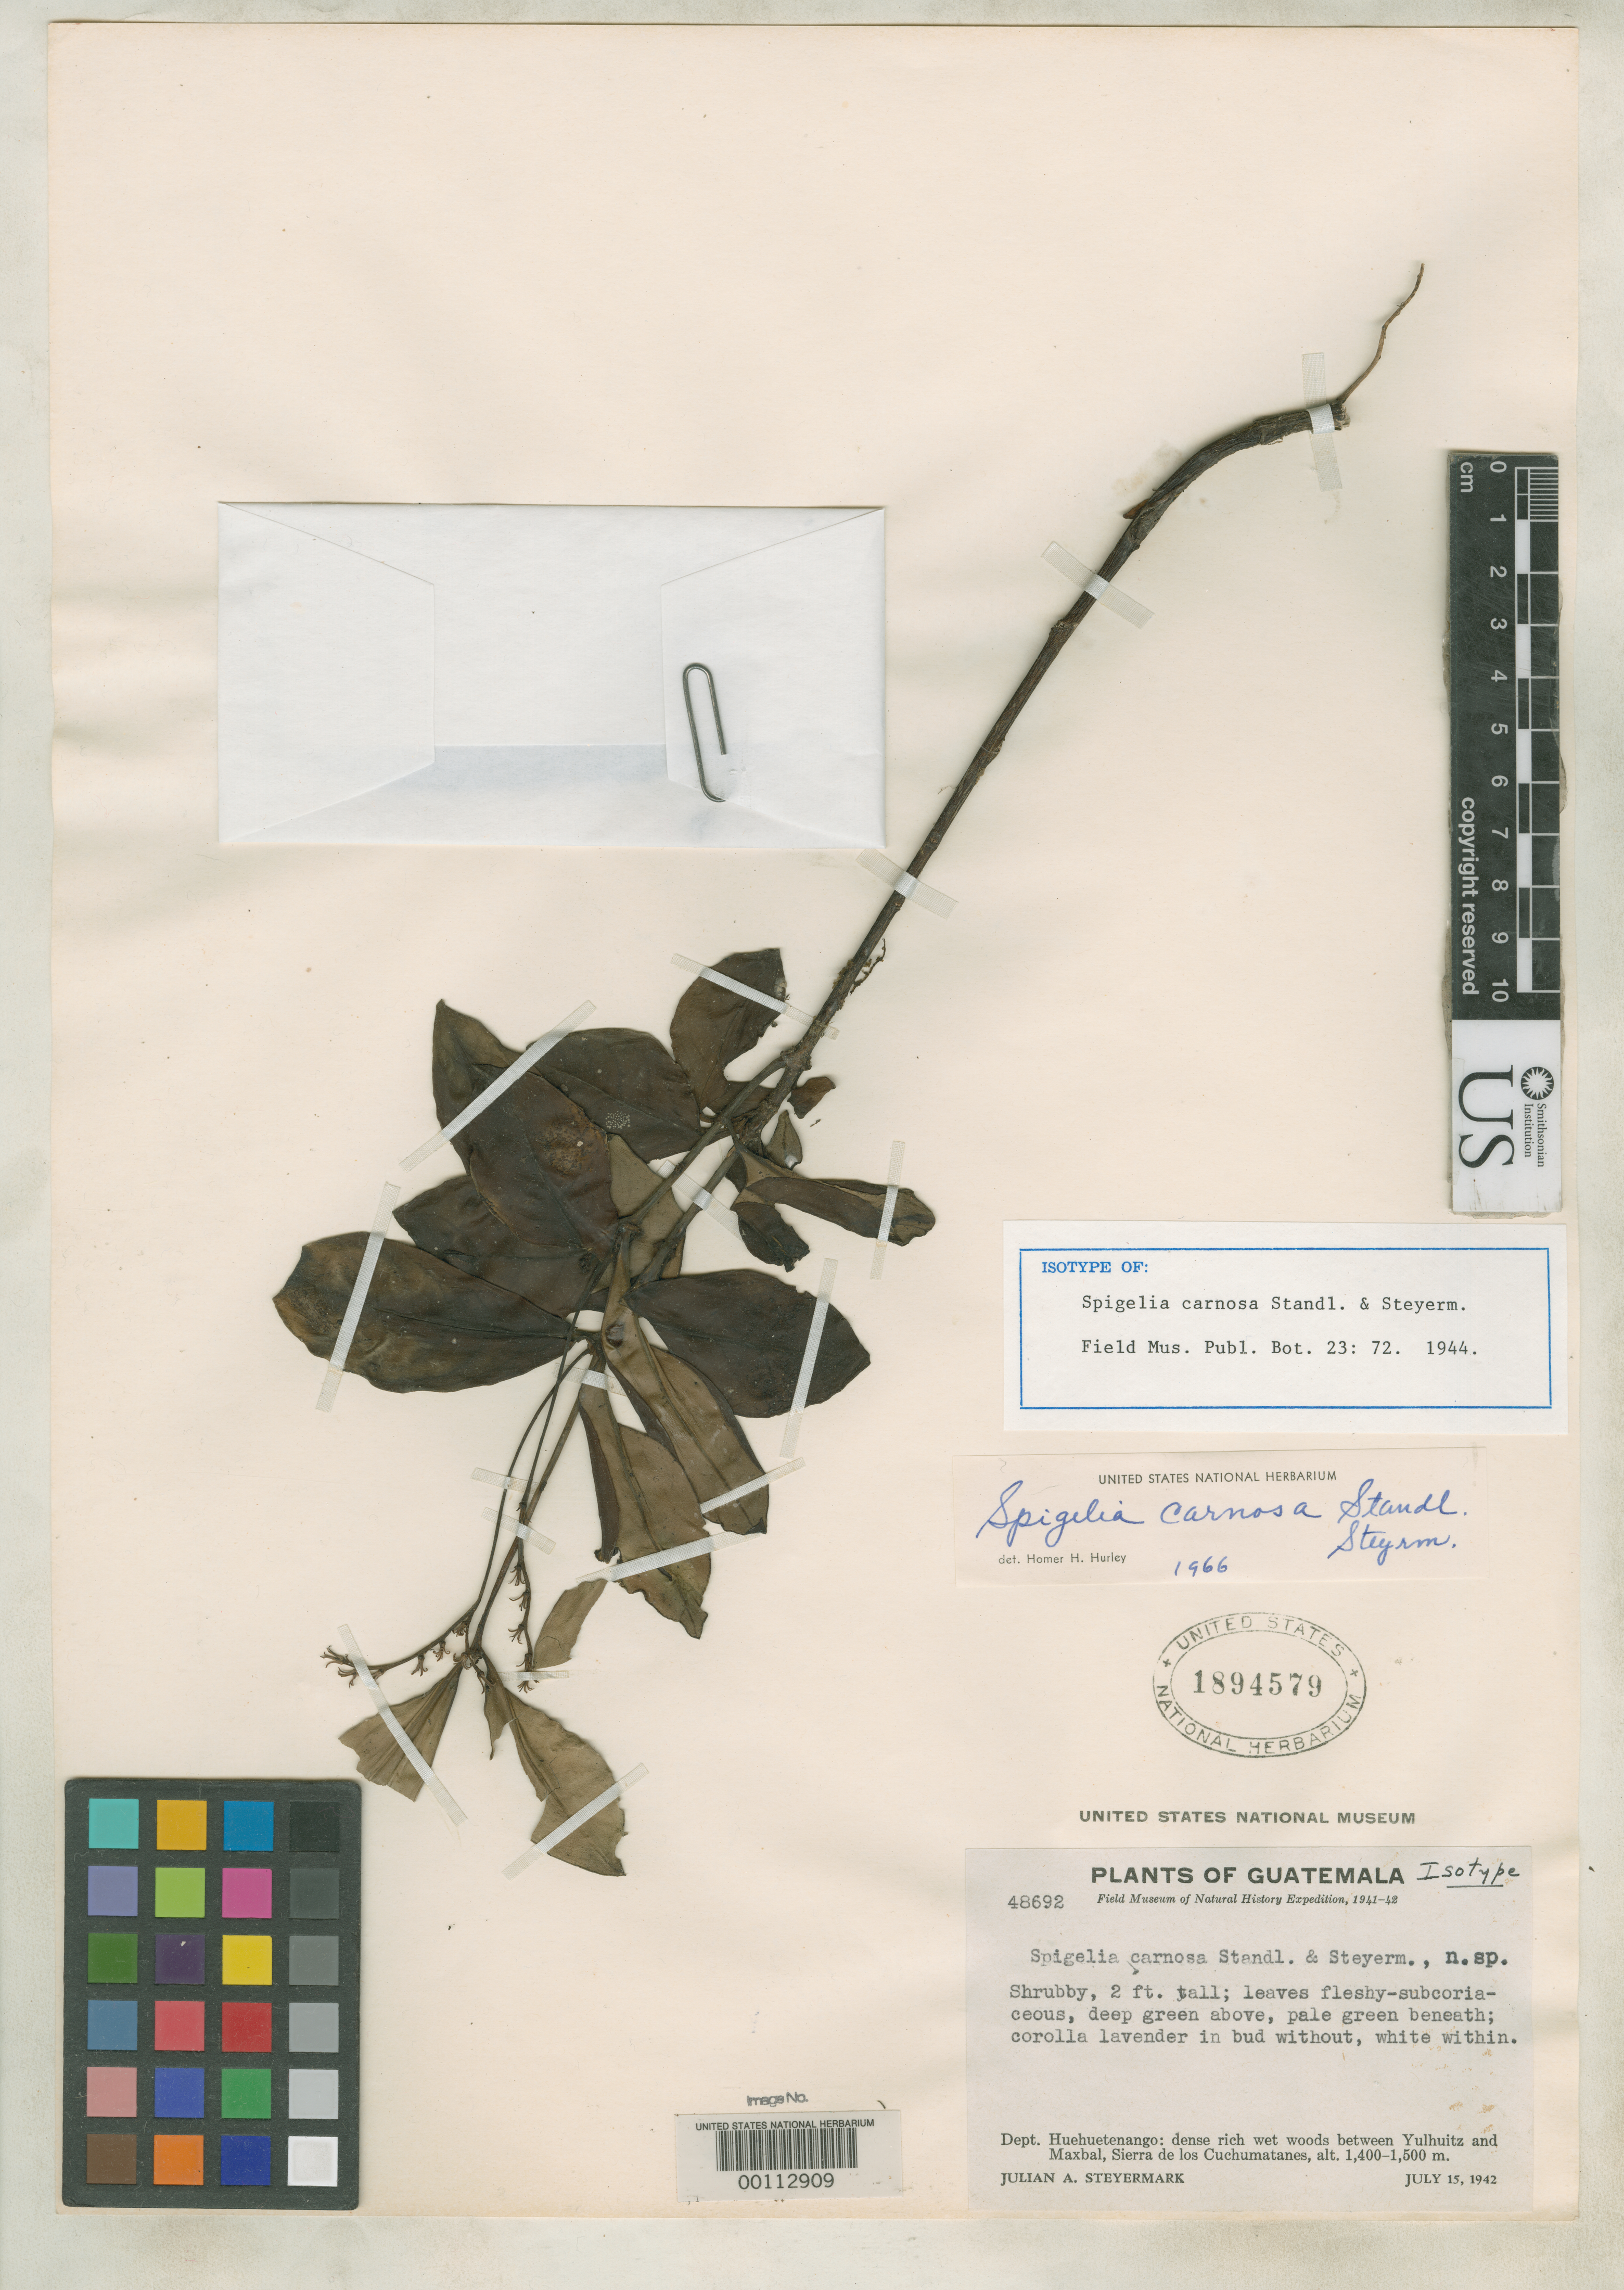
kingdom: Plantae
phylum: Tracheophyta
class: Magnoliopsida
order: Gentianales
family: Loganiaceae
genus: Spigelia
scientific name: Spigelia carnosa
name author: Standl. & Steyerm.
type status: Isotype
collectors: J. Steyermark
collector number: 48692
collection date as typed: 15 Jul 1942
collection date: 1942-07-15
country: Guatemala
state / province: Huehuetenango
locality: Between Yulhuit & Maxbal, Sierra de las Cuchumatanes.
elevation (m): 1400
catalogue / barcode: US 1894579